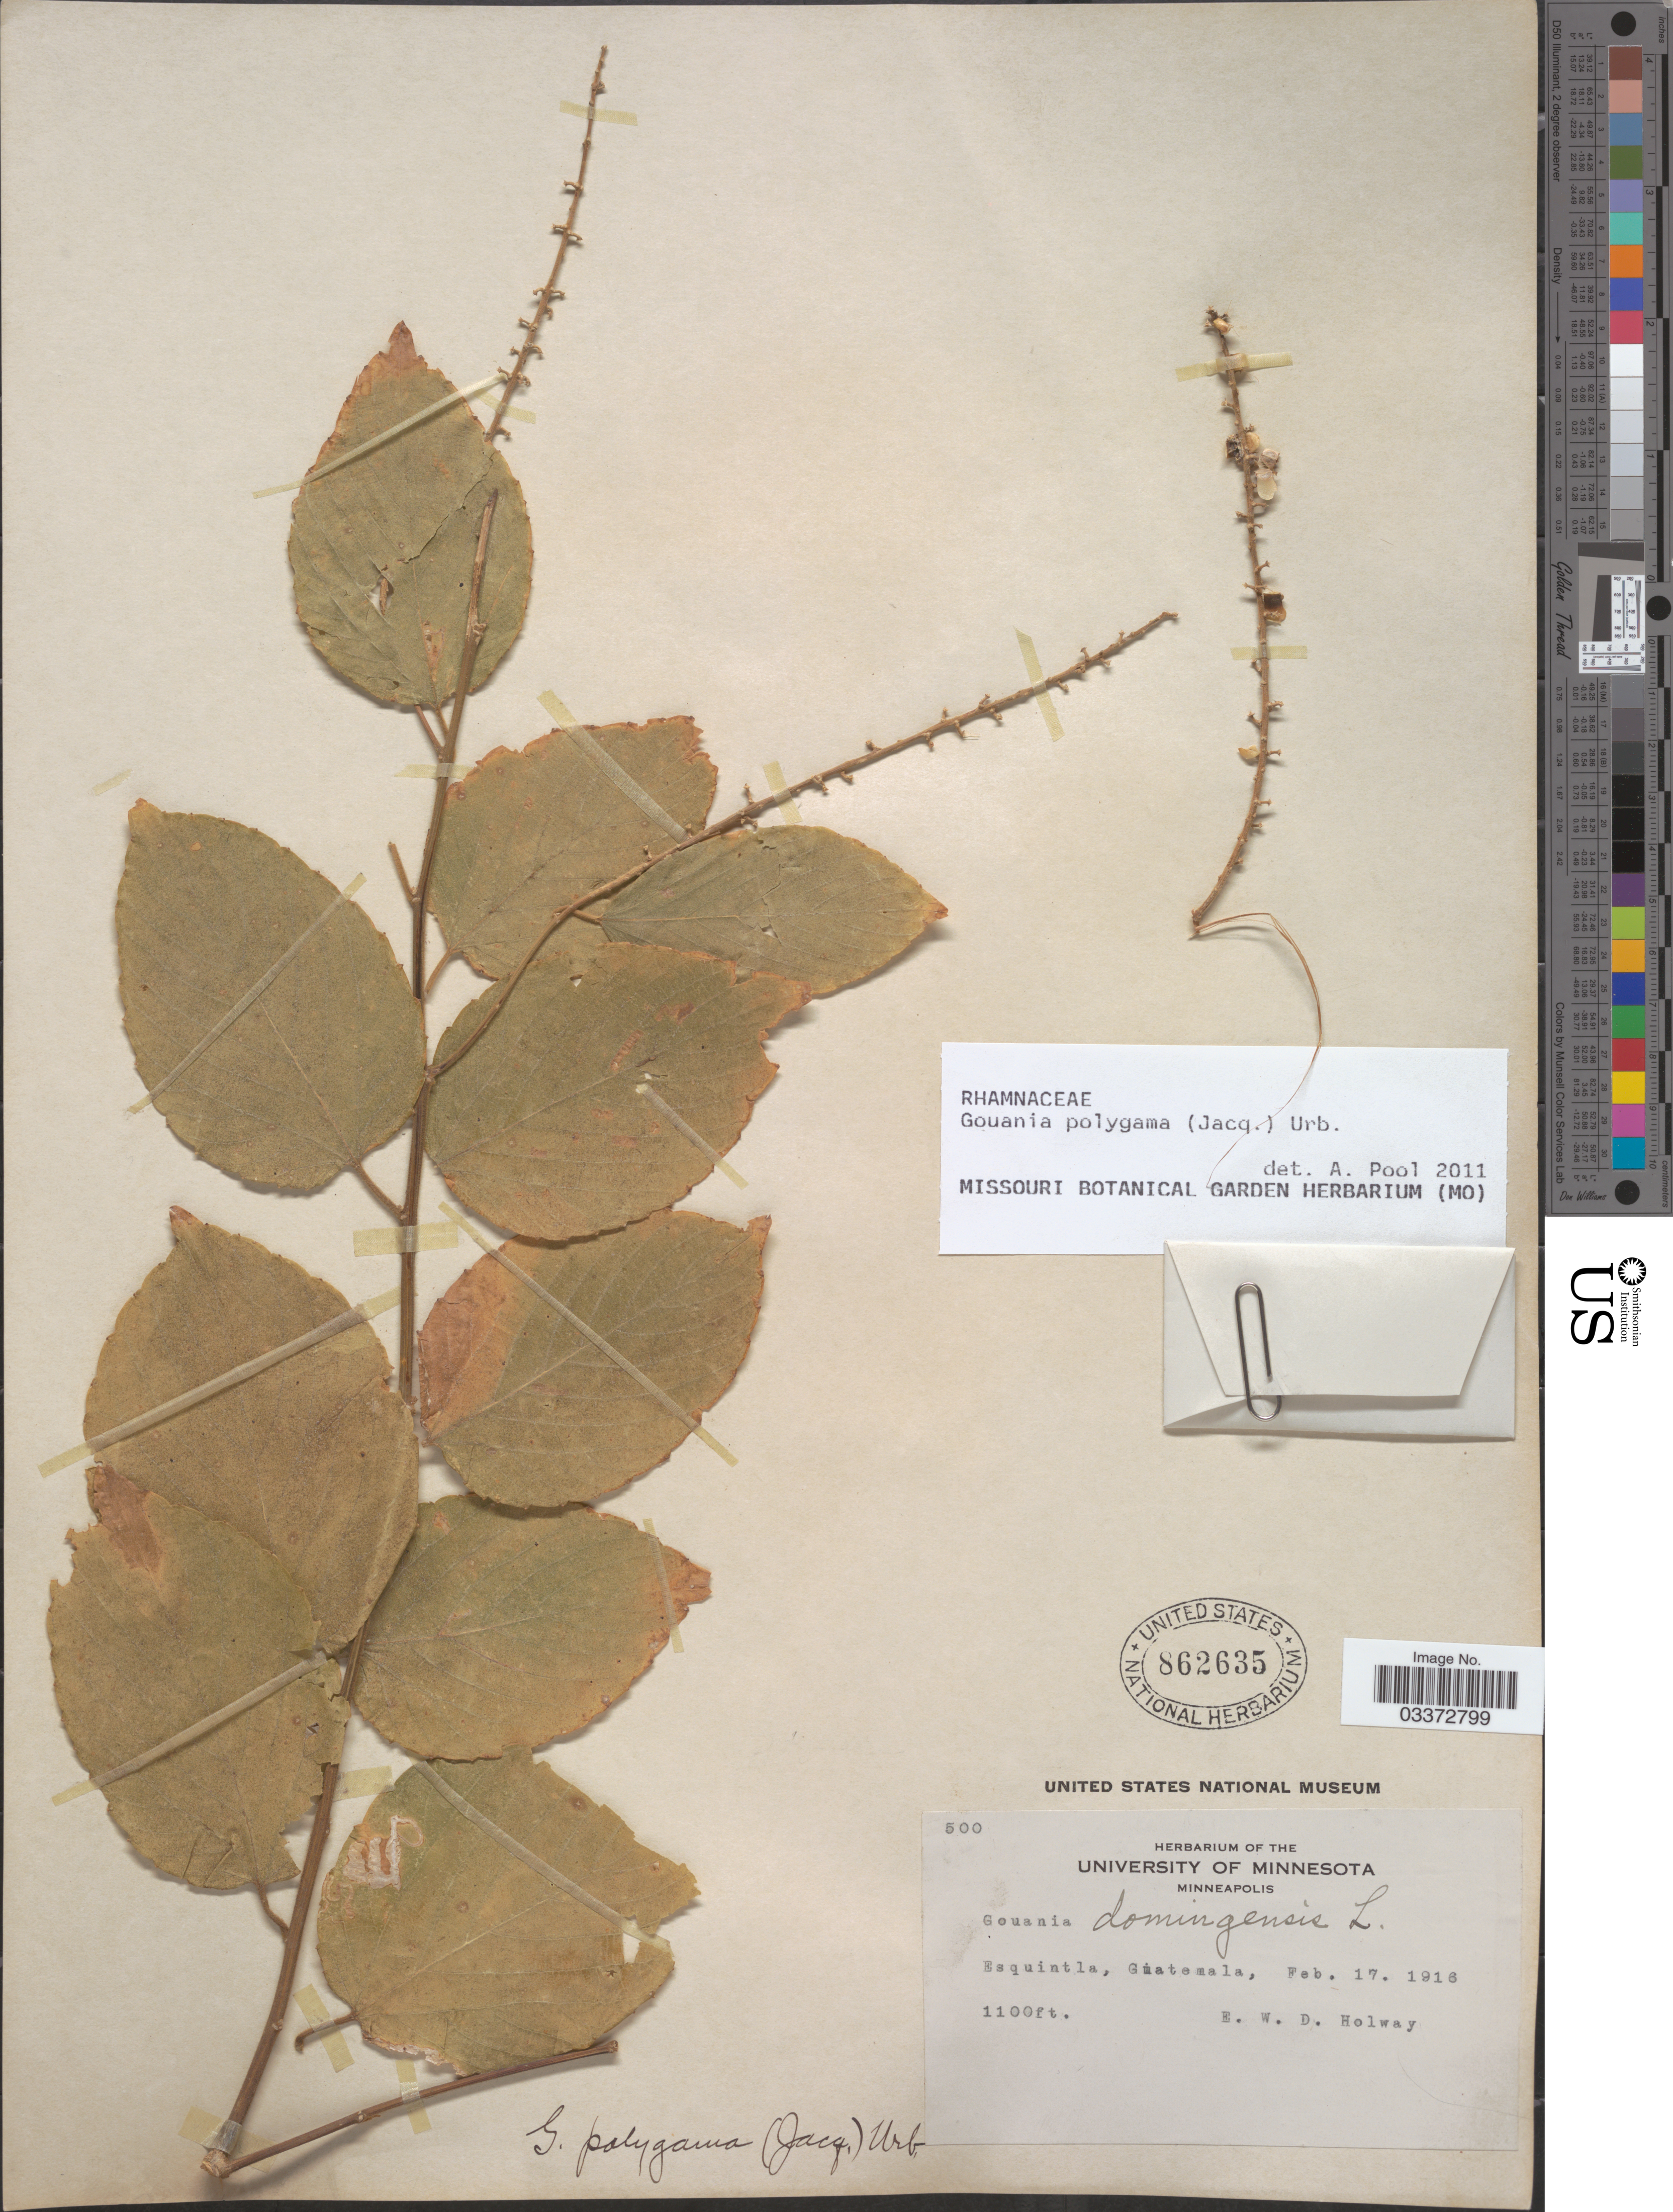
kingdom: Plantae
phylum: Tracheophyta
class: Magnoliopsida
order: Rosales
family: Rhamnaceae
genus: Gouania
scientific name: Gouania polygama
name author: (Jacq.) Urb.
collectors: E. W. D. Holway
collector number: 500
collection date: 1916-02-17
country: Guatemala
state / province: Escuintla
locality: Esquintla.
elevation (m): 335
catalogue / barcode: US 862635